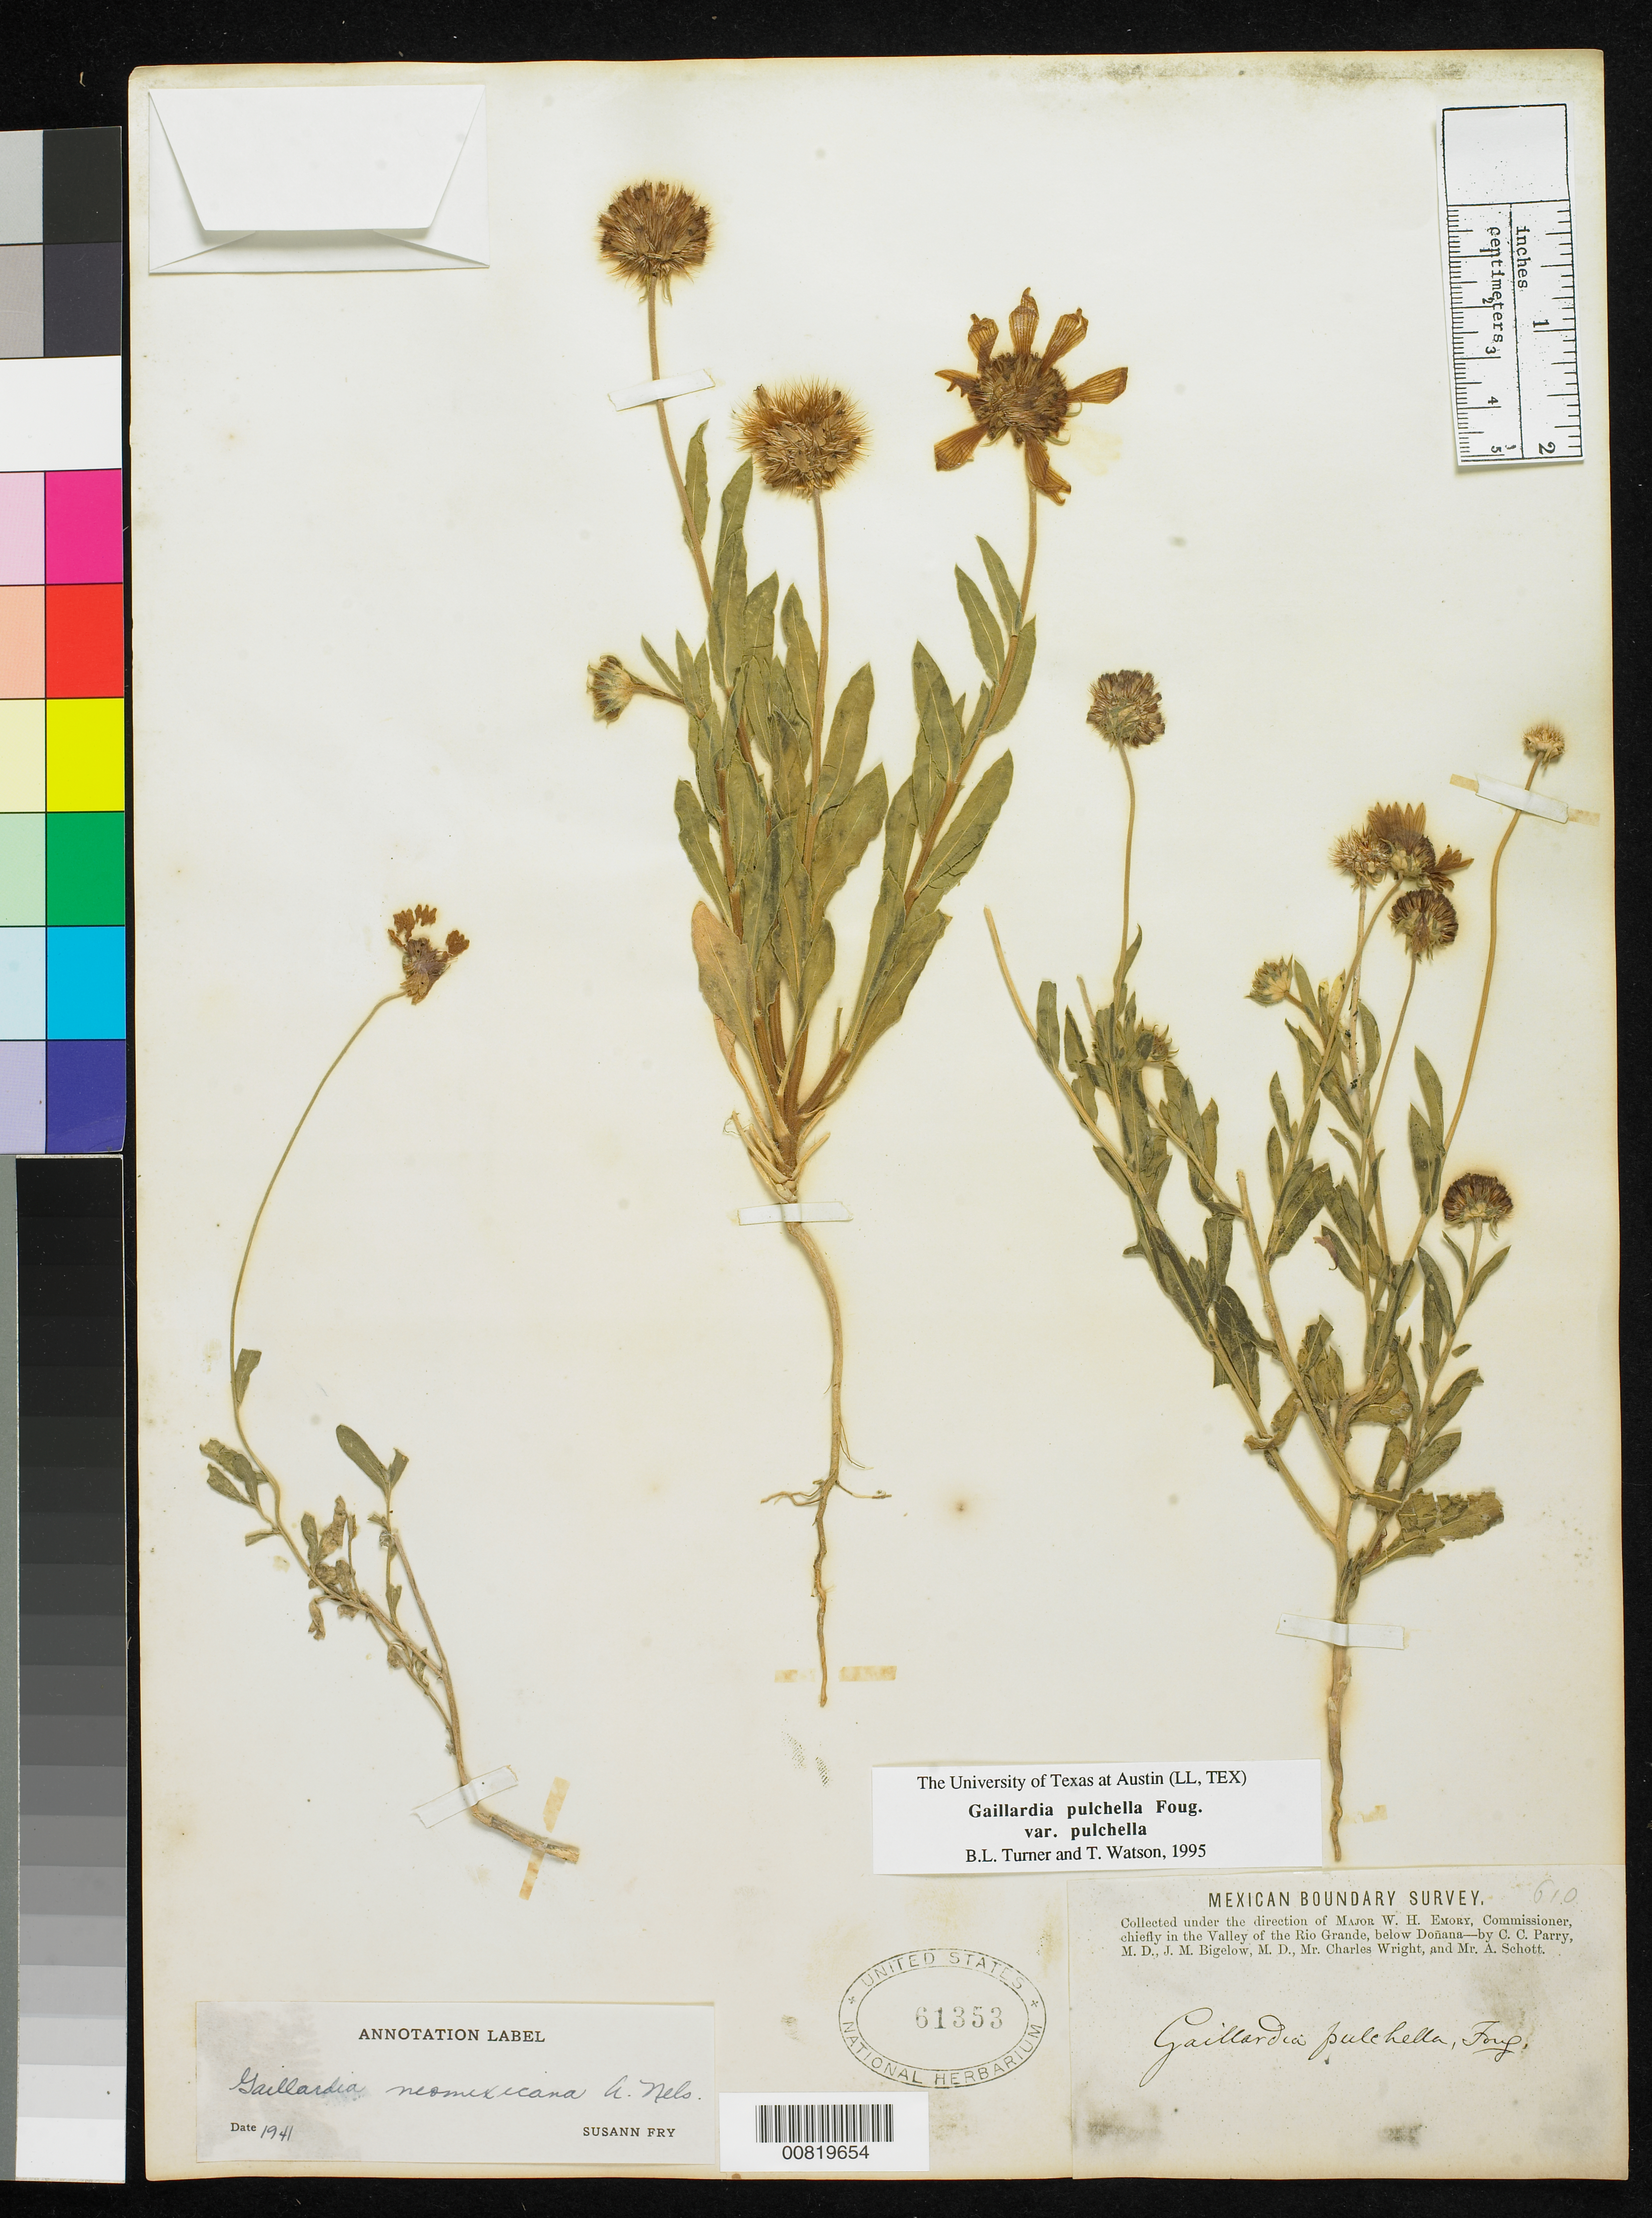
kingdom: Plantae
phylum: Tracheophyta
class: Magnoliopsida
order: Asterales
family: Asteraceae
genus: Gaillardia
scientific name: Gaillardia pulchella var. pulchella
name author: Foug.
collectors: C. C. Parry, J. M. Bigelow, C. Wright & A. C. V. Schott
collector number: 610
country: United States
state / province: New Mexico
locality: Valley of the Rio Grande, below Doñana, New Mexico.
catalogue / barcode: US 61353